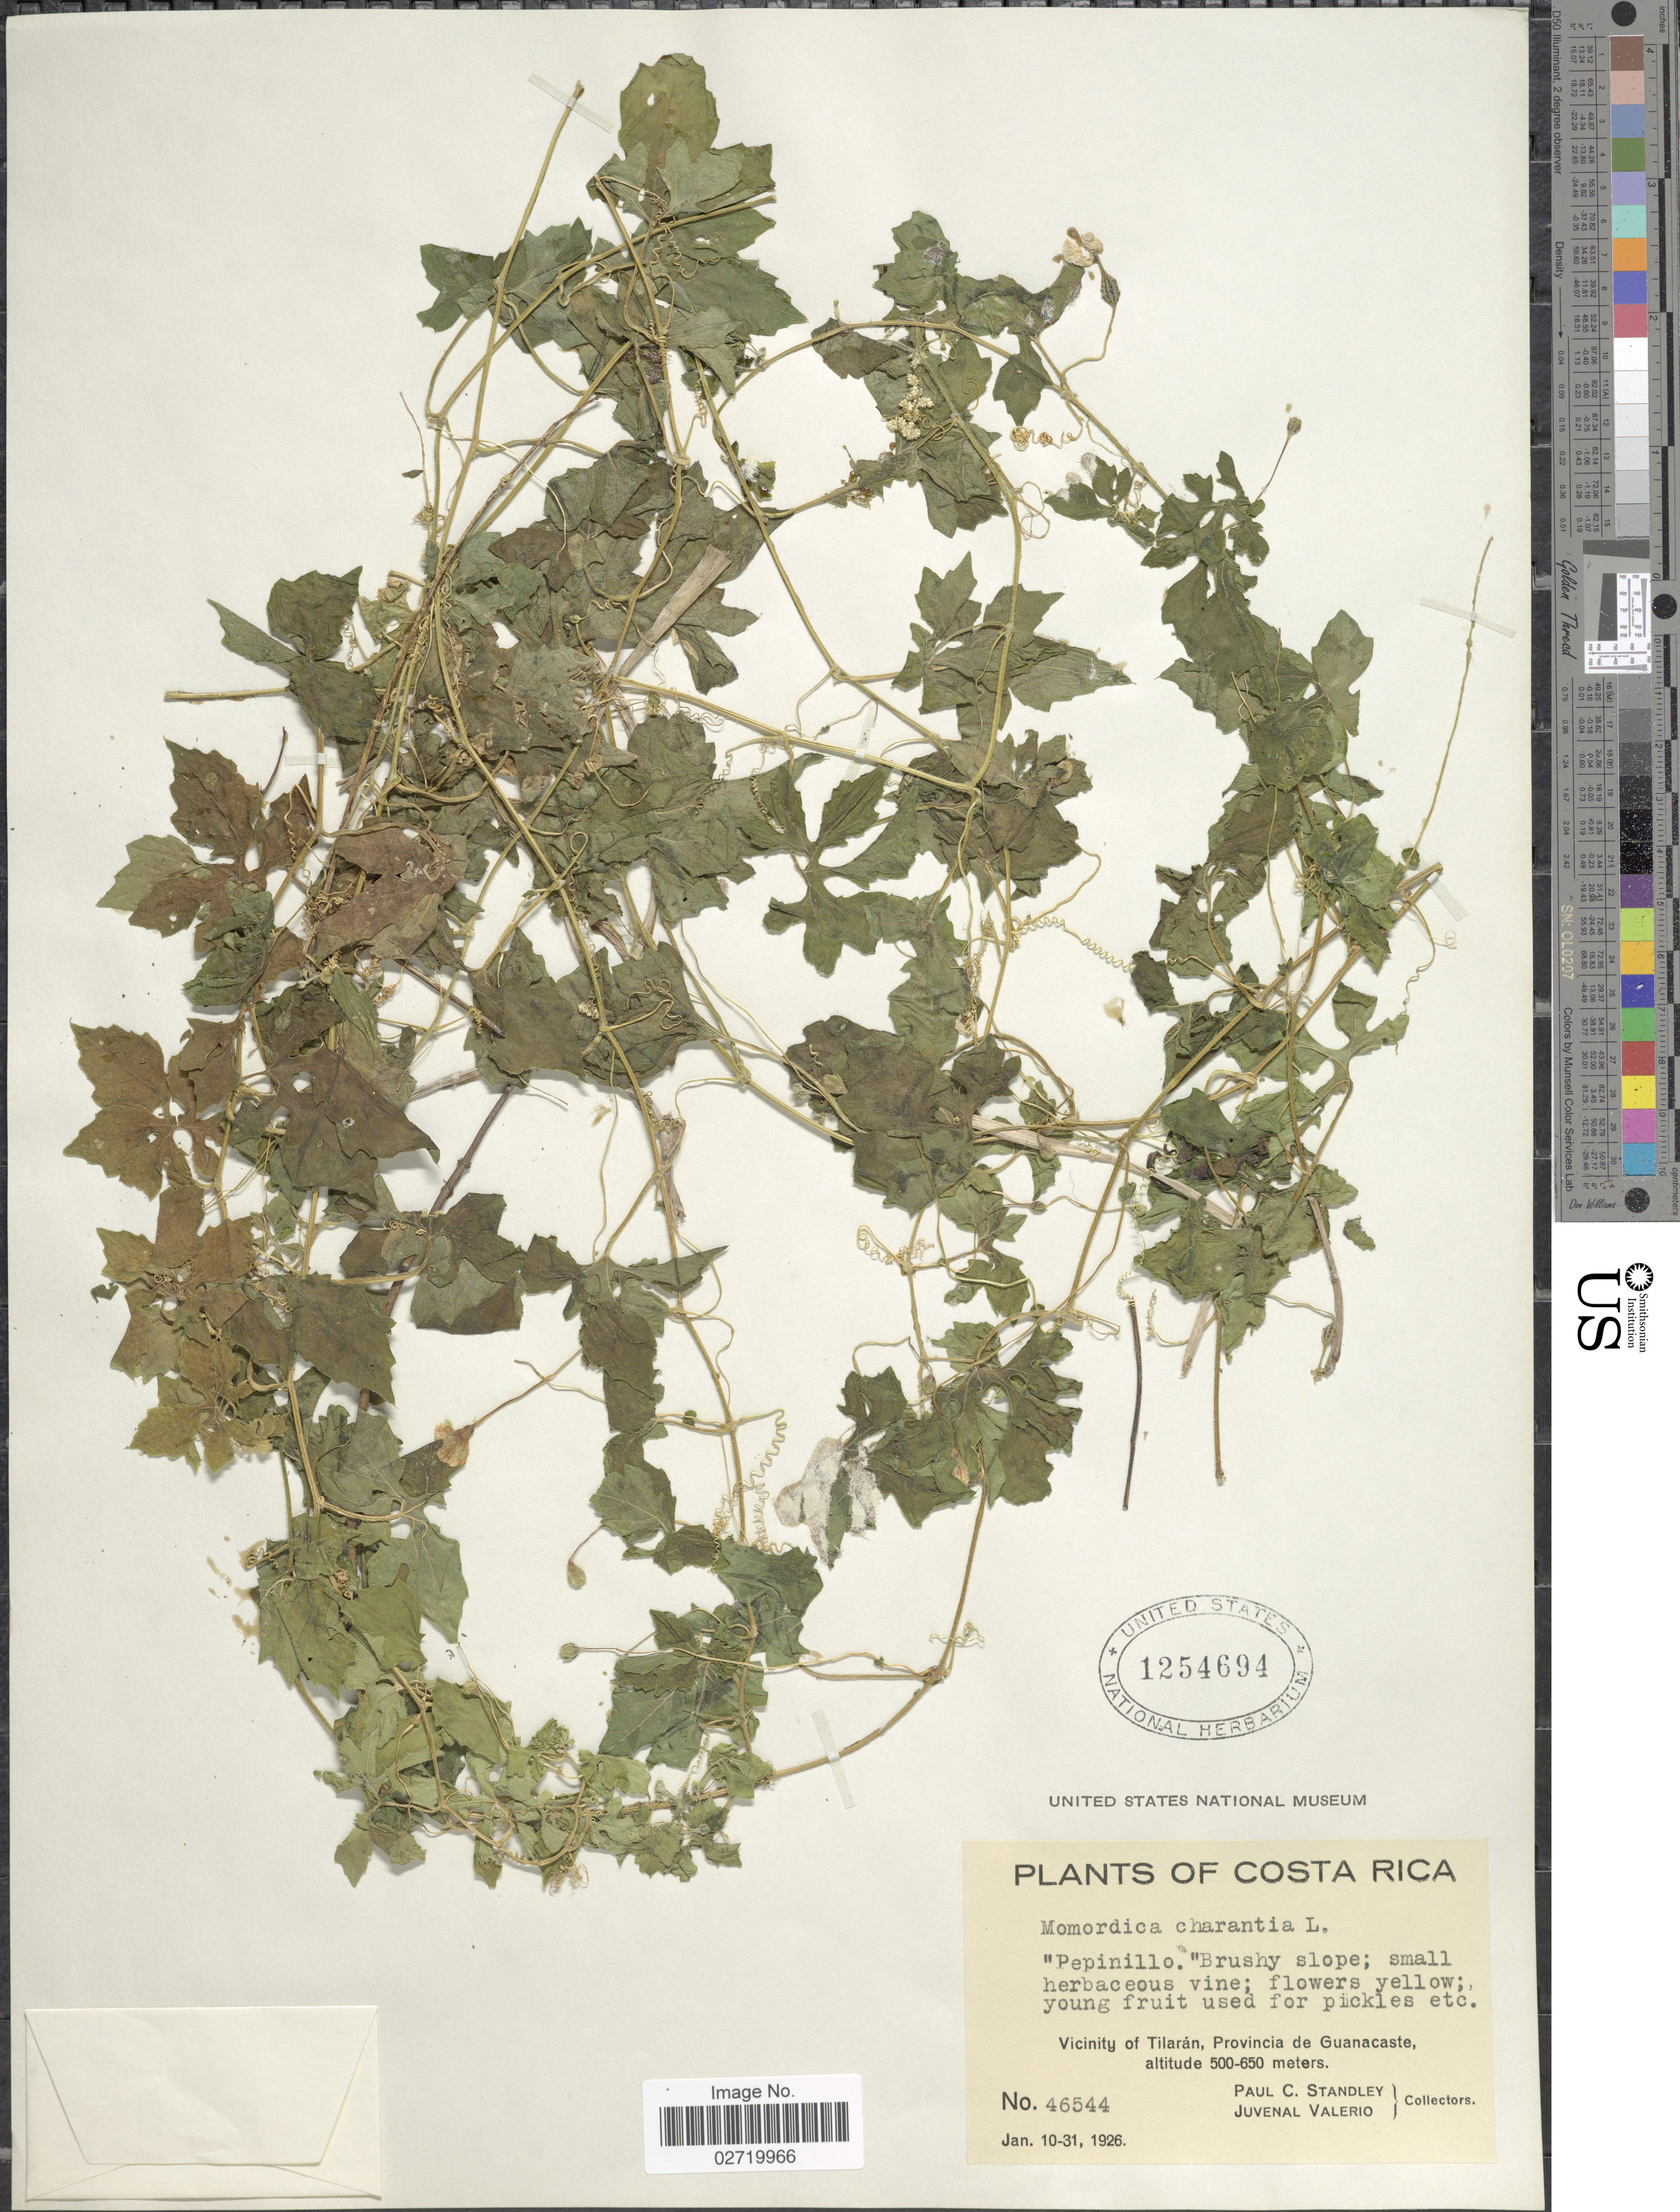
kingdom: Plantae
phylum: Tracheophyta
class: Magnoliopsida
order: Cucurbitales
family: Cucurbitaceae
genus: Momordica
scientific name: Momordica charantia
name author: L.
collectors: P. C. Standley & J. Valerio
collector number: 46544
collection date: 1926-01-10/1926-01-31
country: Costa Rica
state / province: Guanacaste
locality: Vicinity of Tilaran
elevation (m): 500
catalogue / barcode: US 1254694